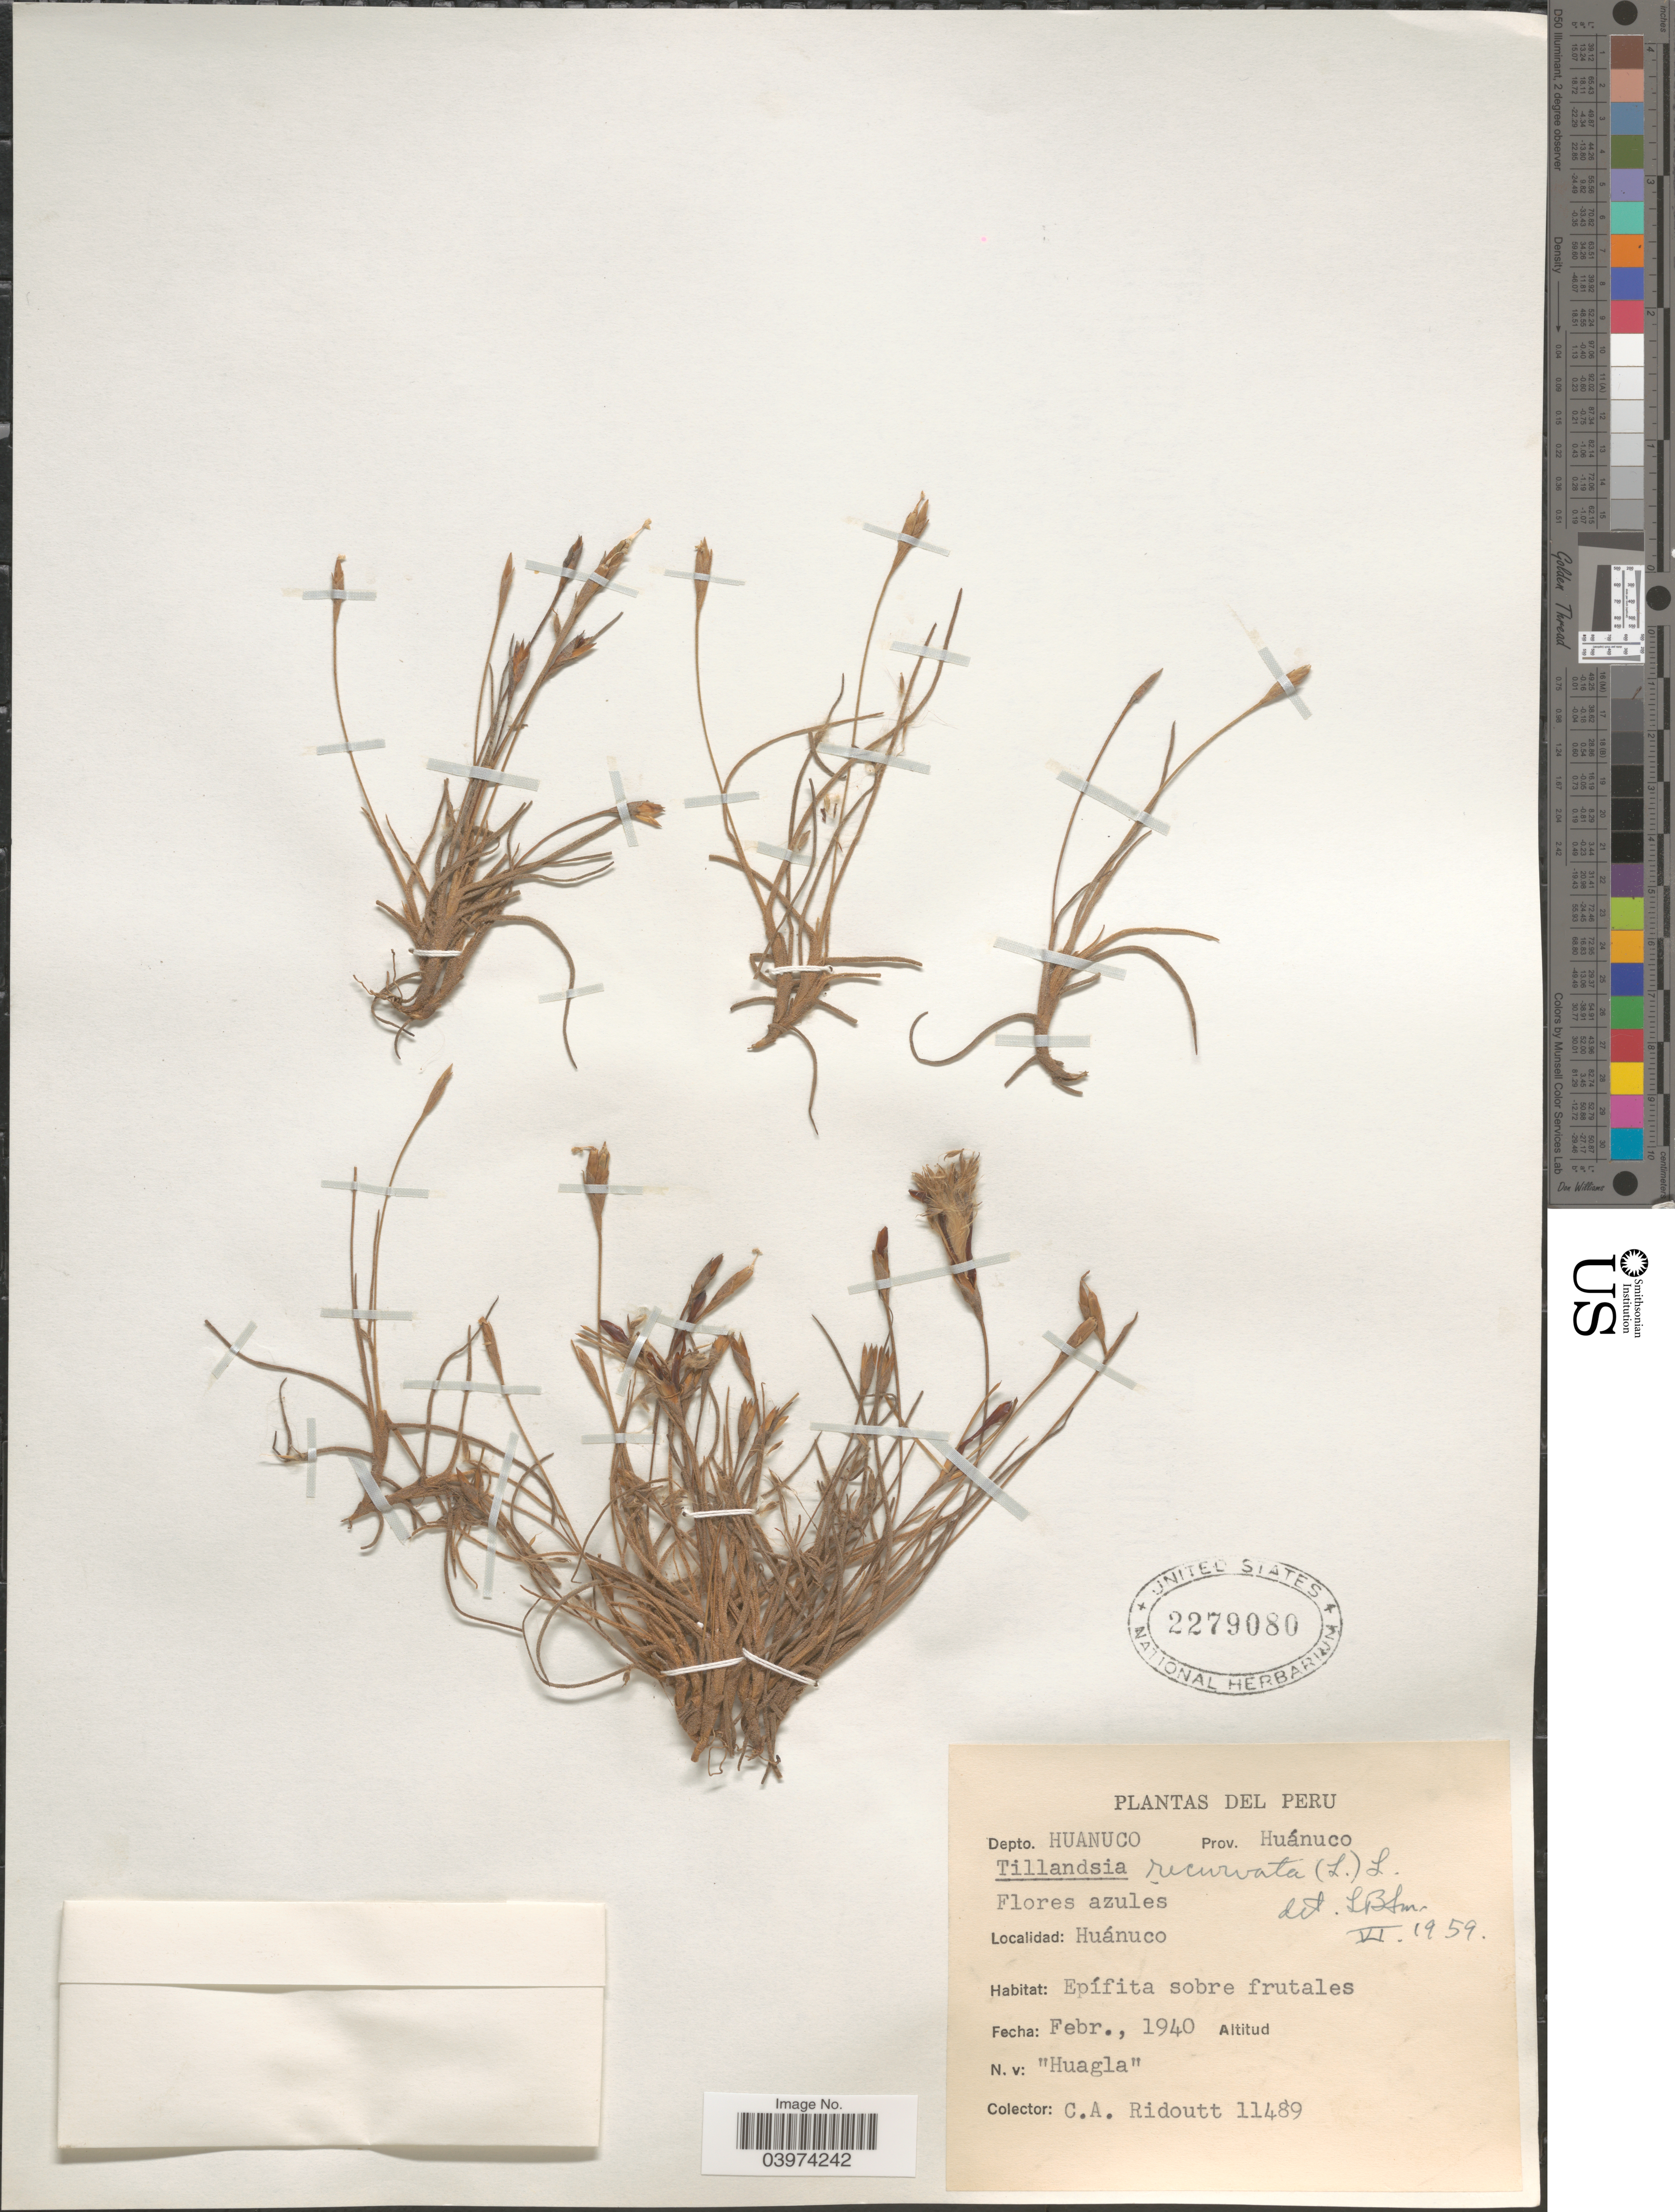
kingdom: Plantae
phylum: Tracheophyta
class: Liliopsida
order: Poales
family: Bromeliaceae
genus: Tillandsia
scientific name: Tillandsia recurvata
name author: L.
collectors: C. Ridoutt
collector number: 11489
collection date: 1940-02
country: Peru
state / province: Huánuco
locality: Depto. Huanuco. Huánuco.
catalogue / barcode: US 2279080